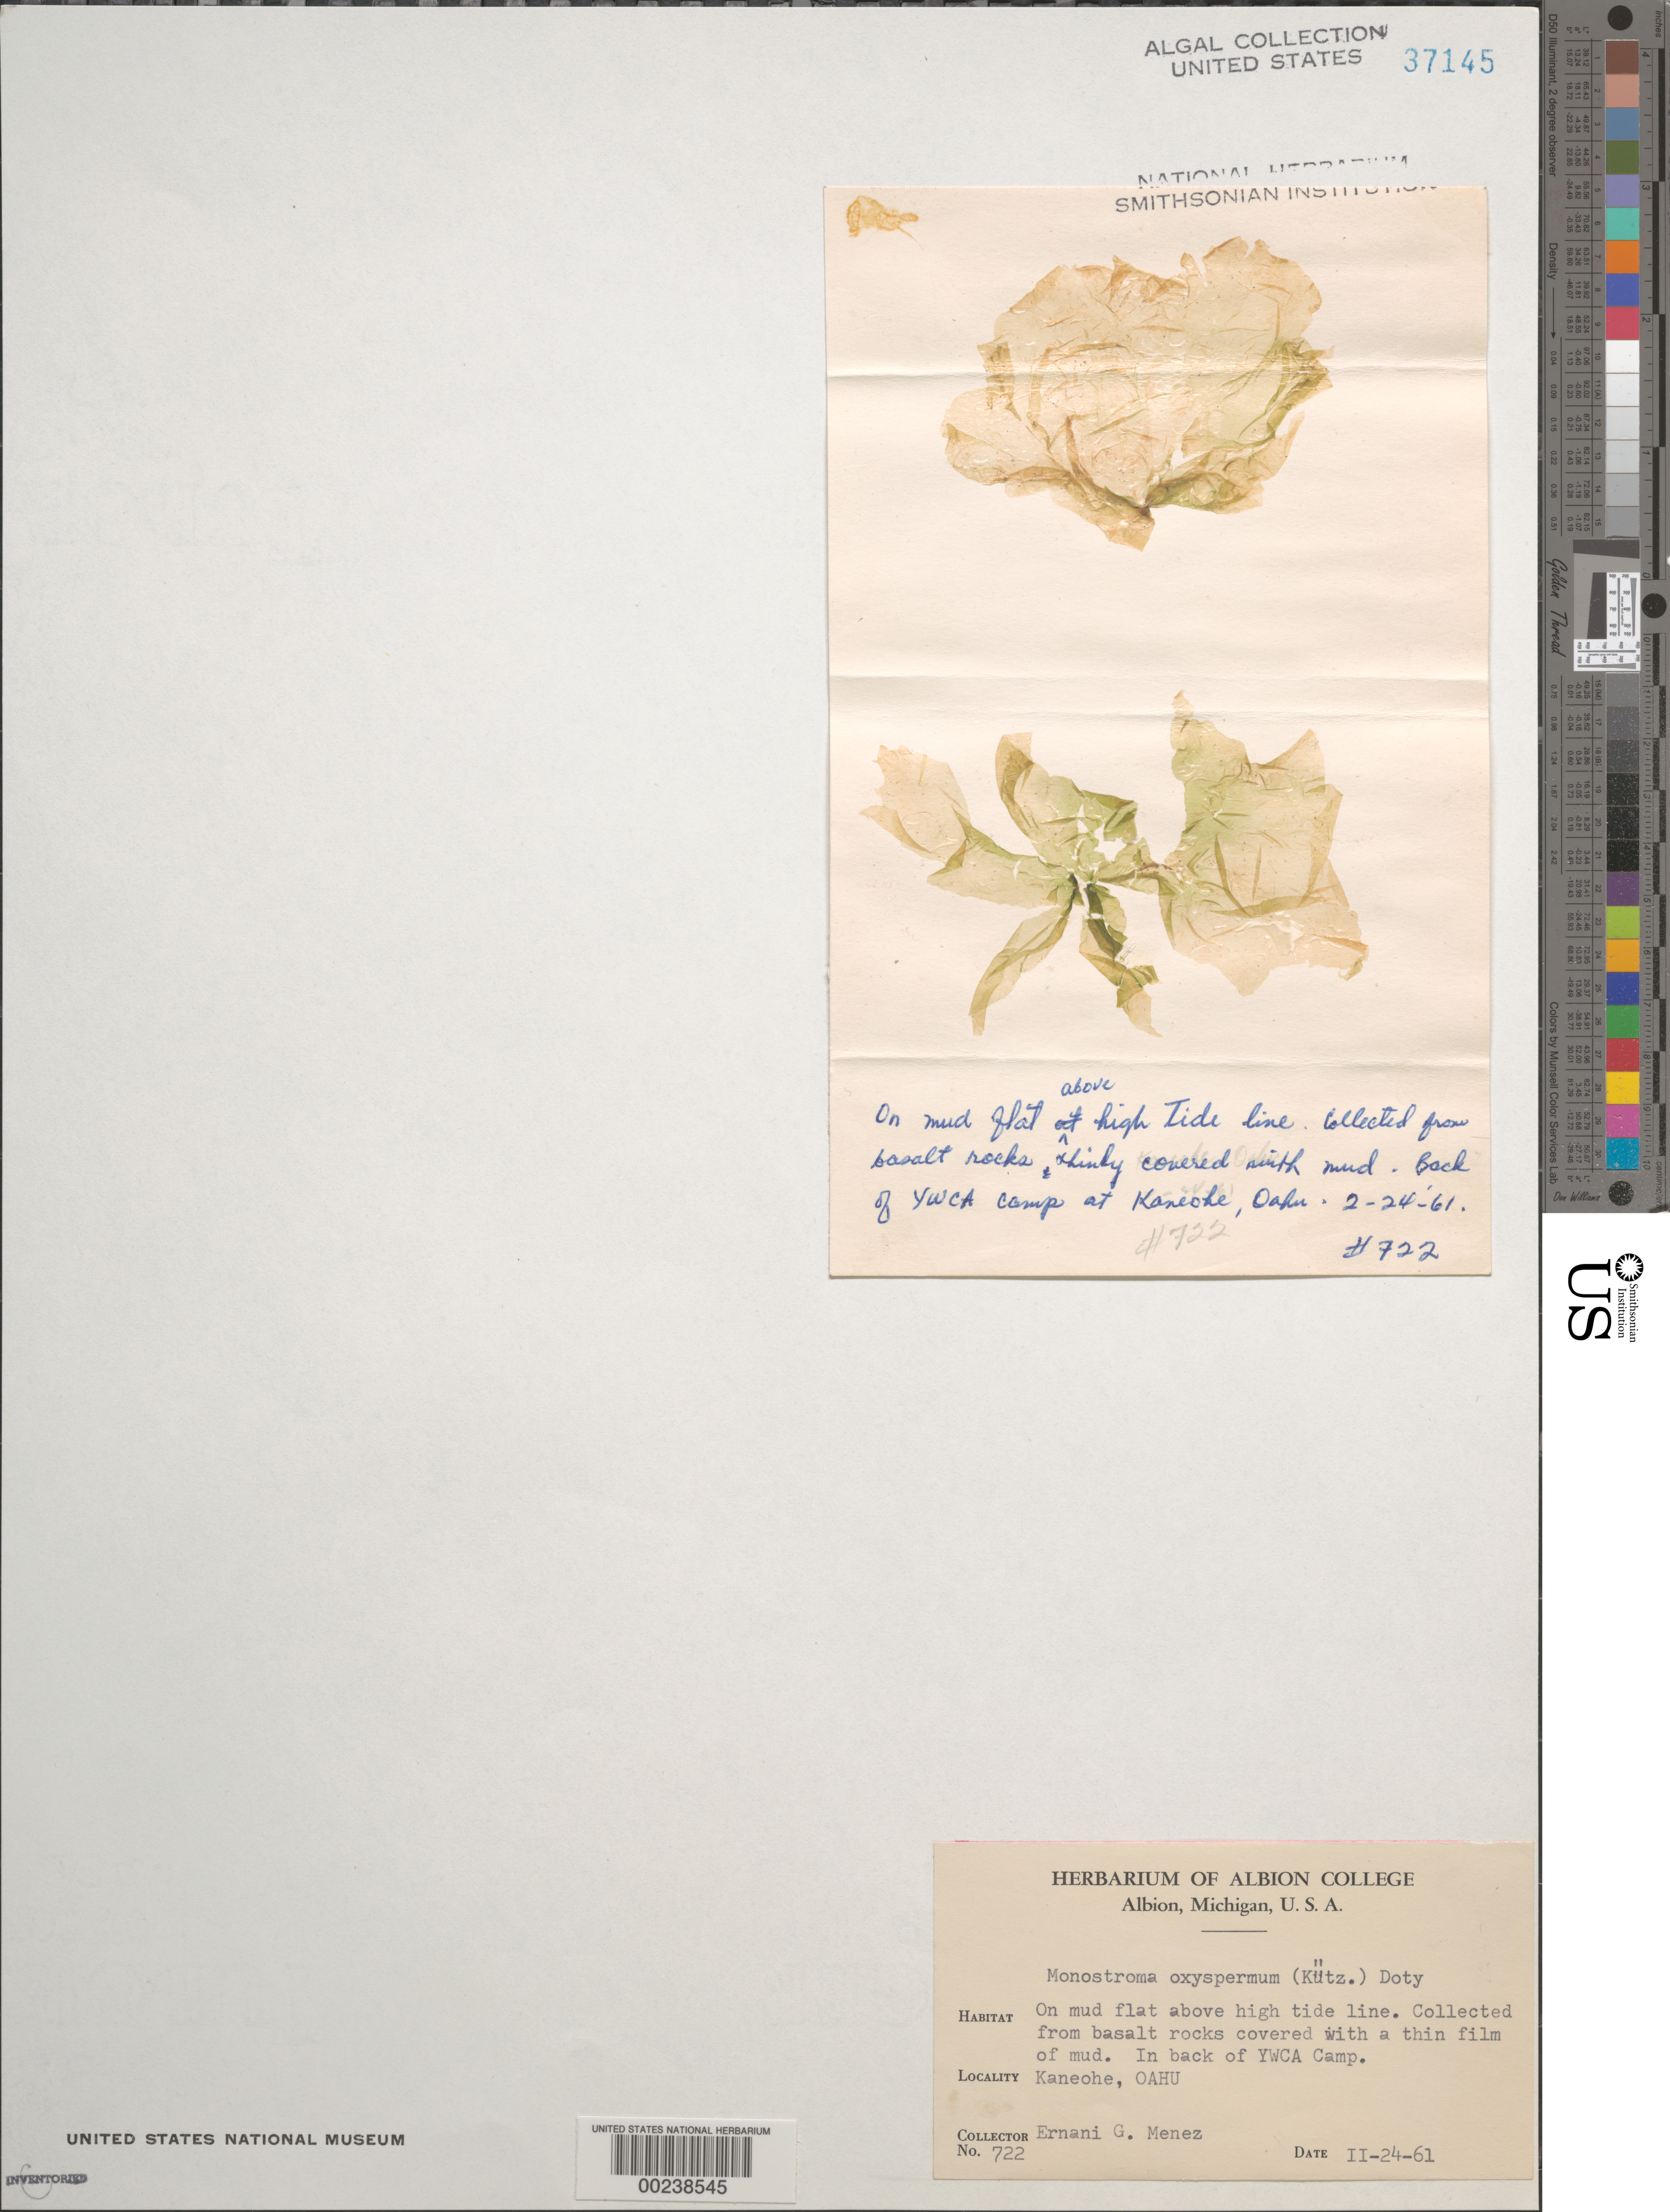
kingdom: Plantae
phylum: Chlorophyta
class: Ulvophyceae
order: Ulvales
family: Gayraliaceae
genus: Gayralia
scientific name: Gayralia oxysperma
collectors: Meñez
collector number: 722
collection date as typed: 24 Feb 1961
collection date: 1961-02-24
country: United States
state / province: Hawaii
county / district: Honolulu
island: Oahu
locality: Kaneohe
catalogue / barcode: US 37145